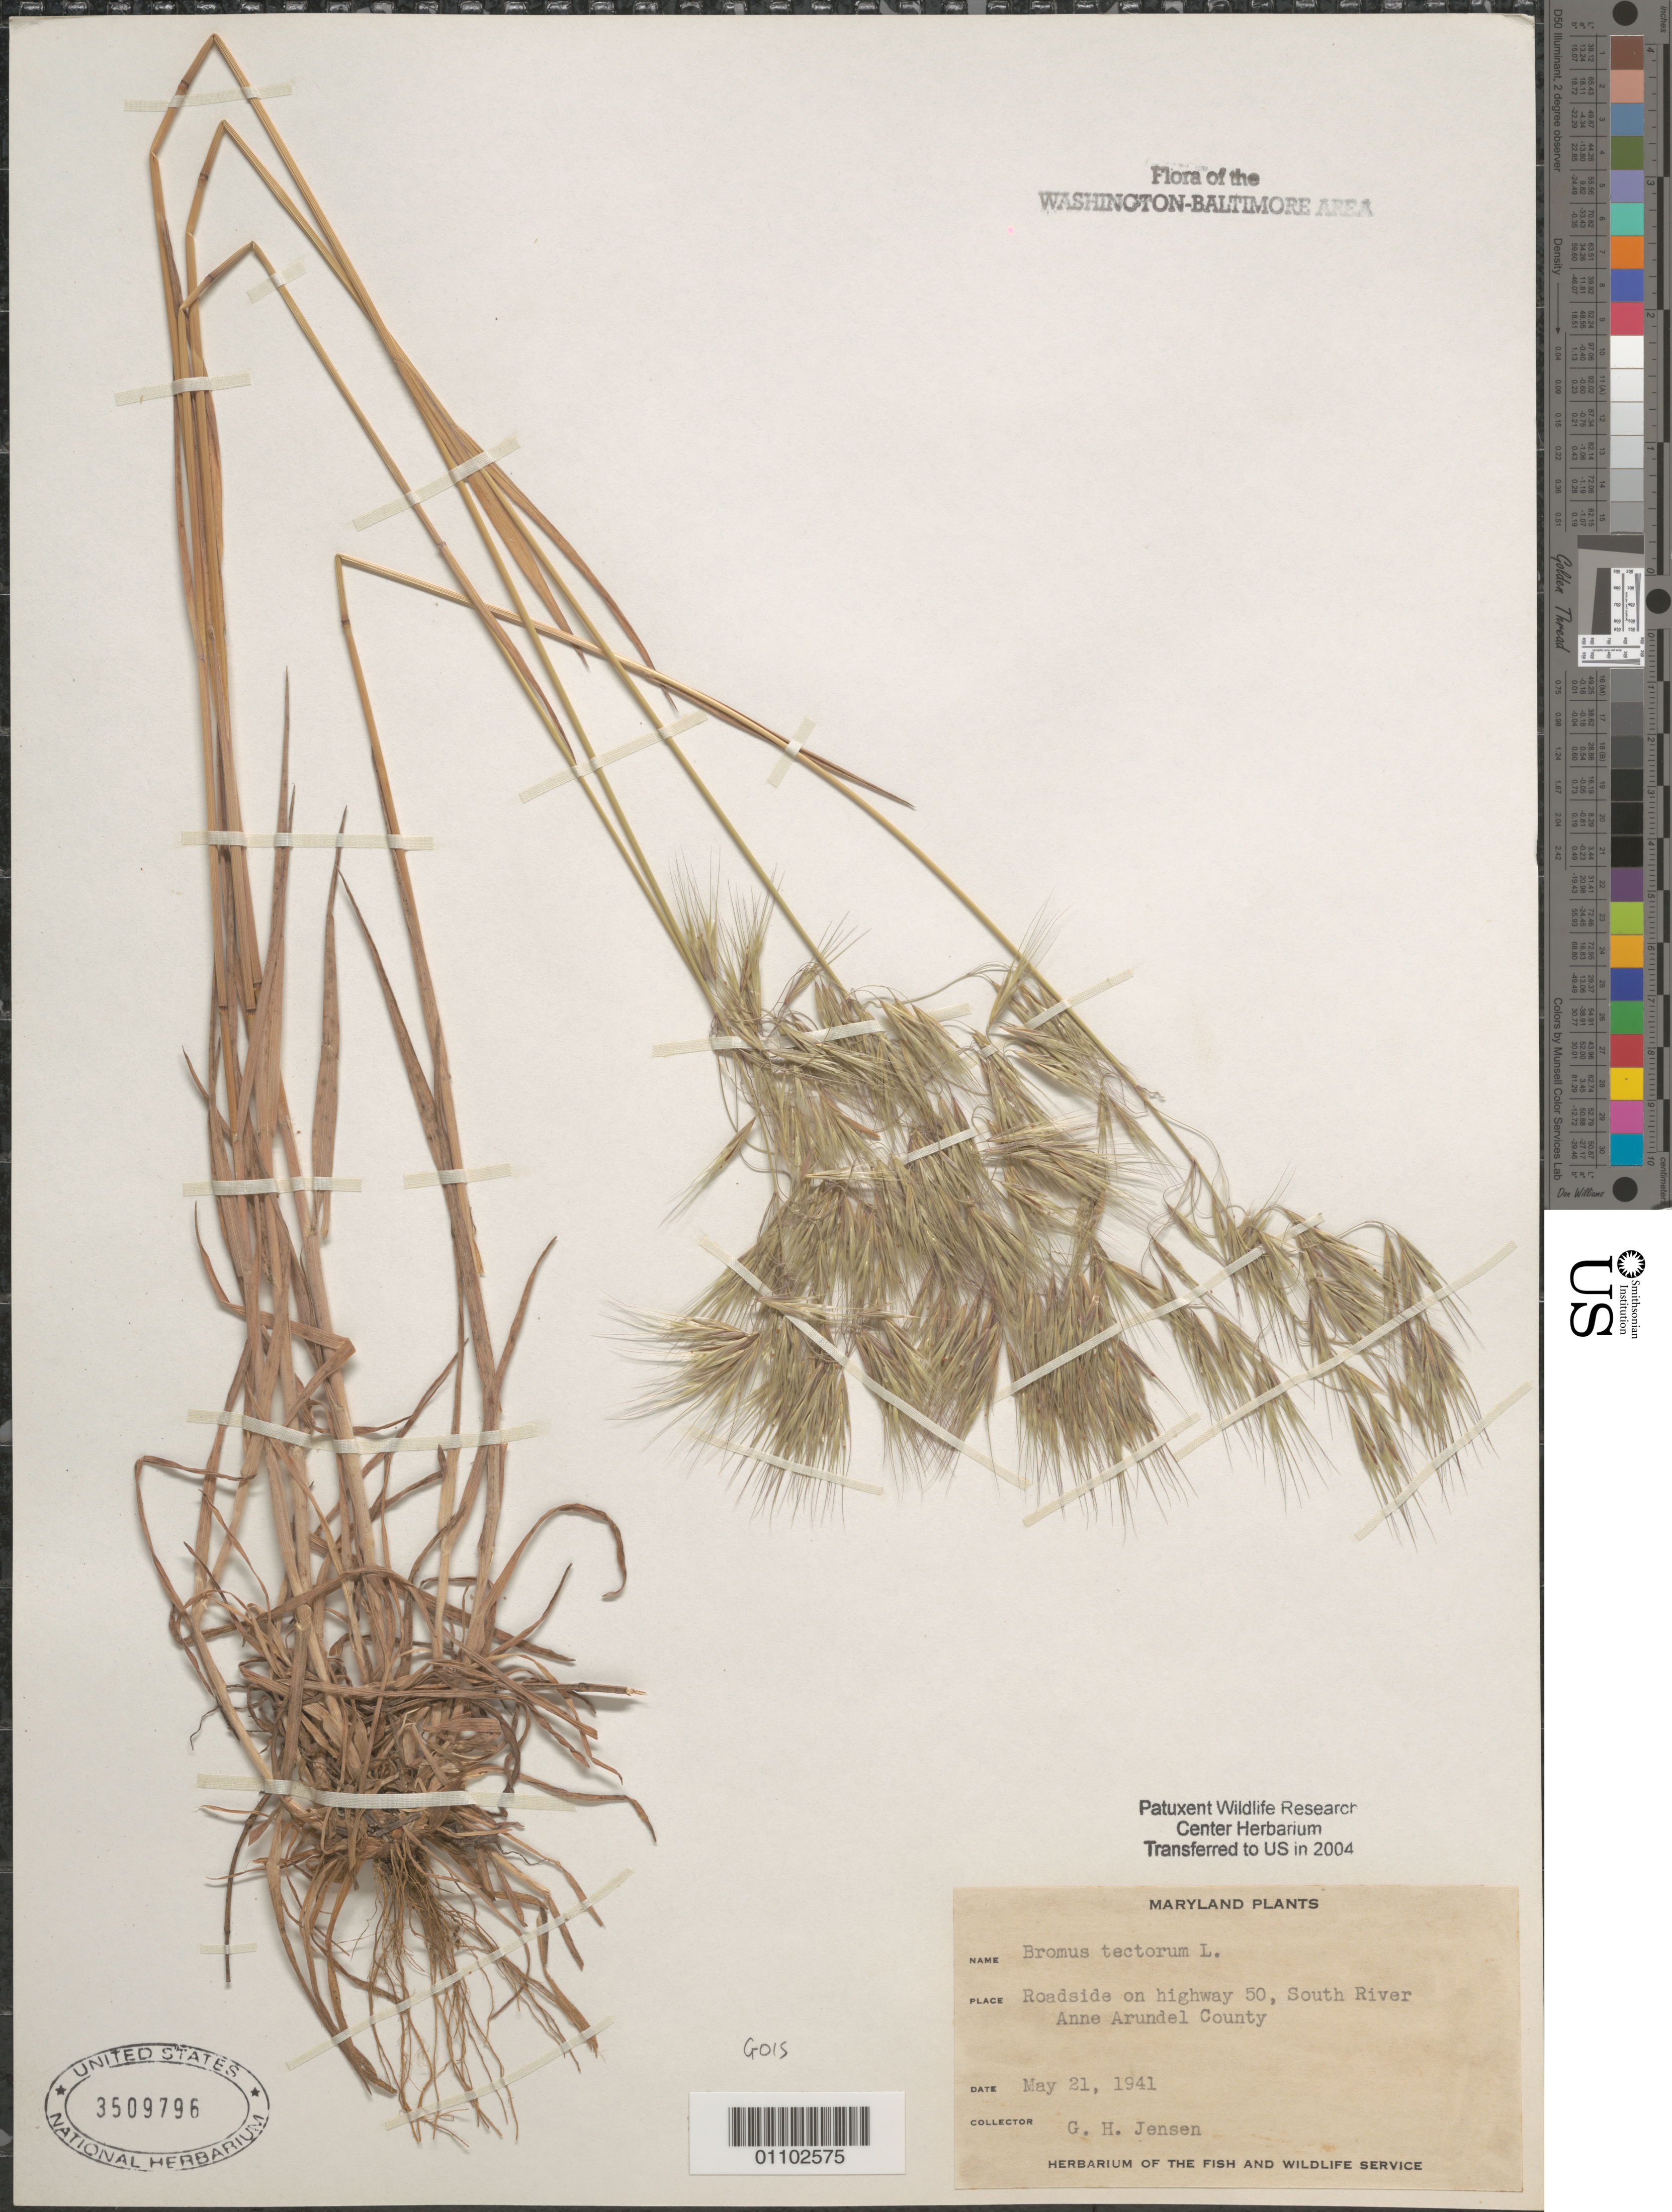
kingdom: Plantae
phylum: Tracheophyta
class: Liliopsida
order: Poales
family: Poaceae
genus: Bromus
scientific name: Bromus tectorum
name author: L.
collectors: G. H. Jensen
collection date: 1941-05-21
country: United States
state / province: Maryland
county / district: Anne Arundel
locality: Highway 50, South River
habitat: Roadside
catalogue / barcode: US 3509769